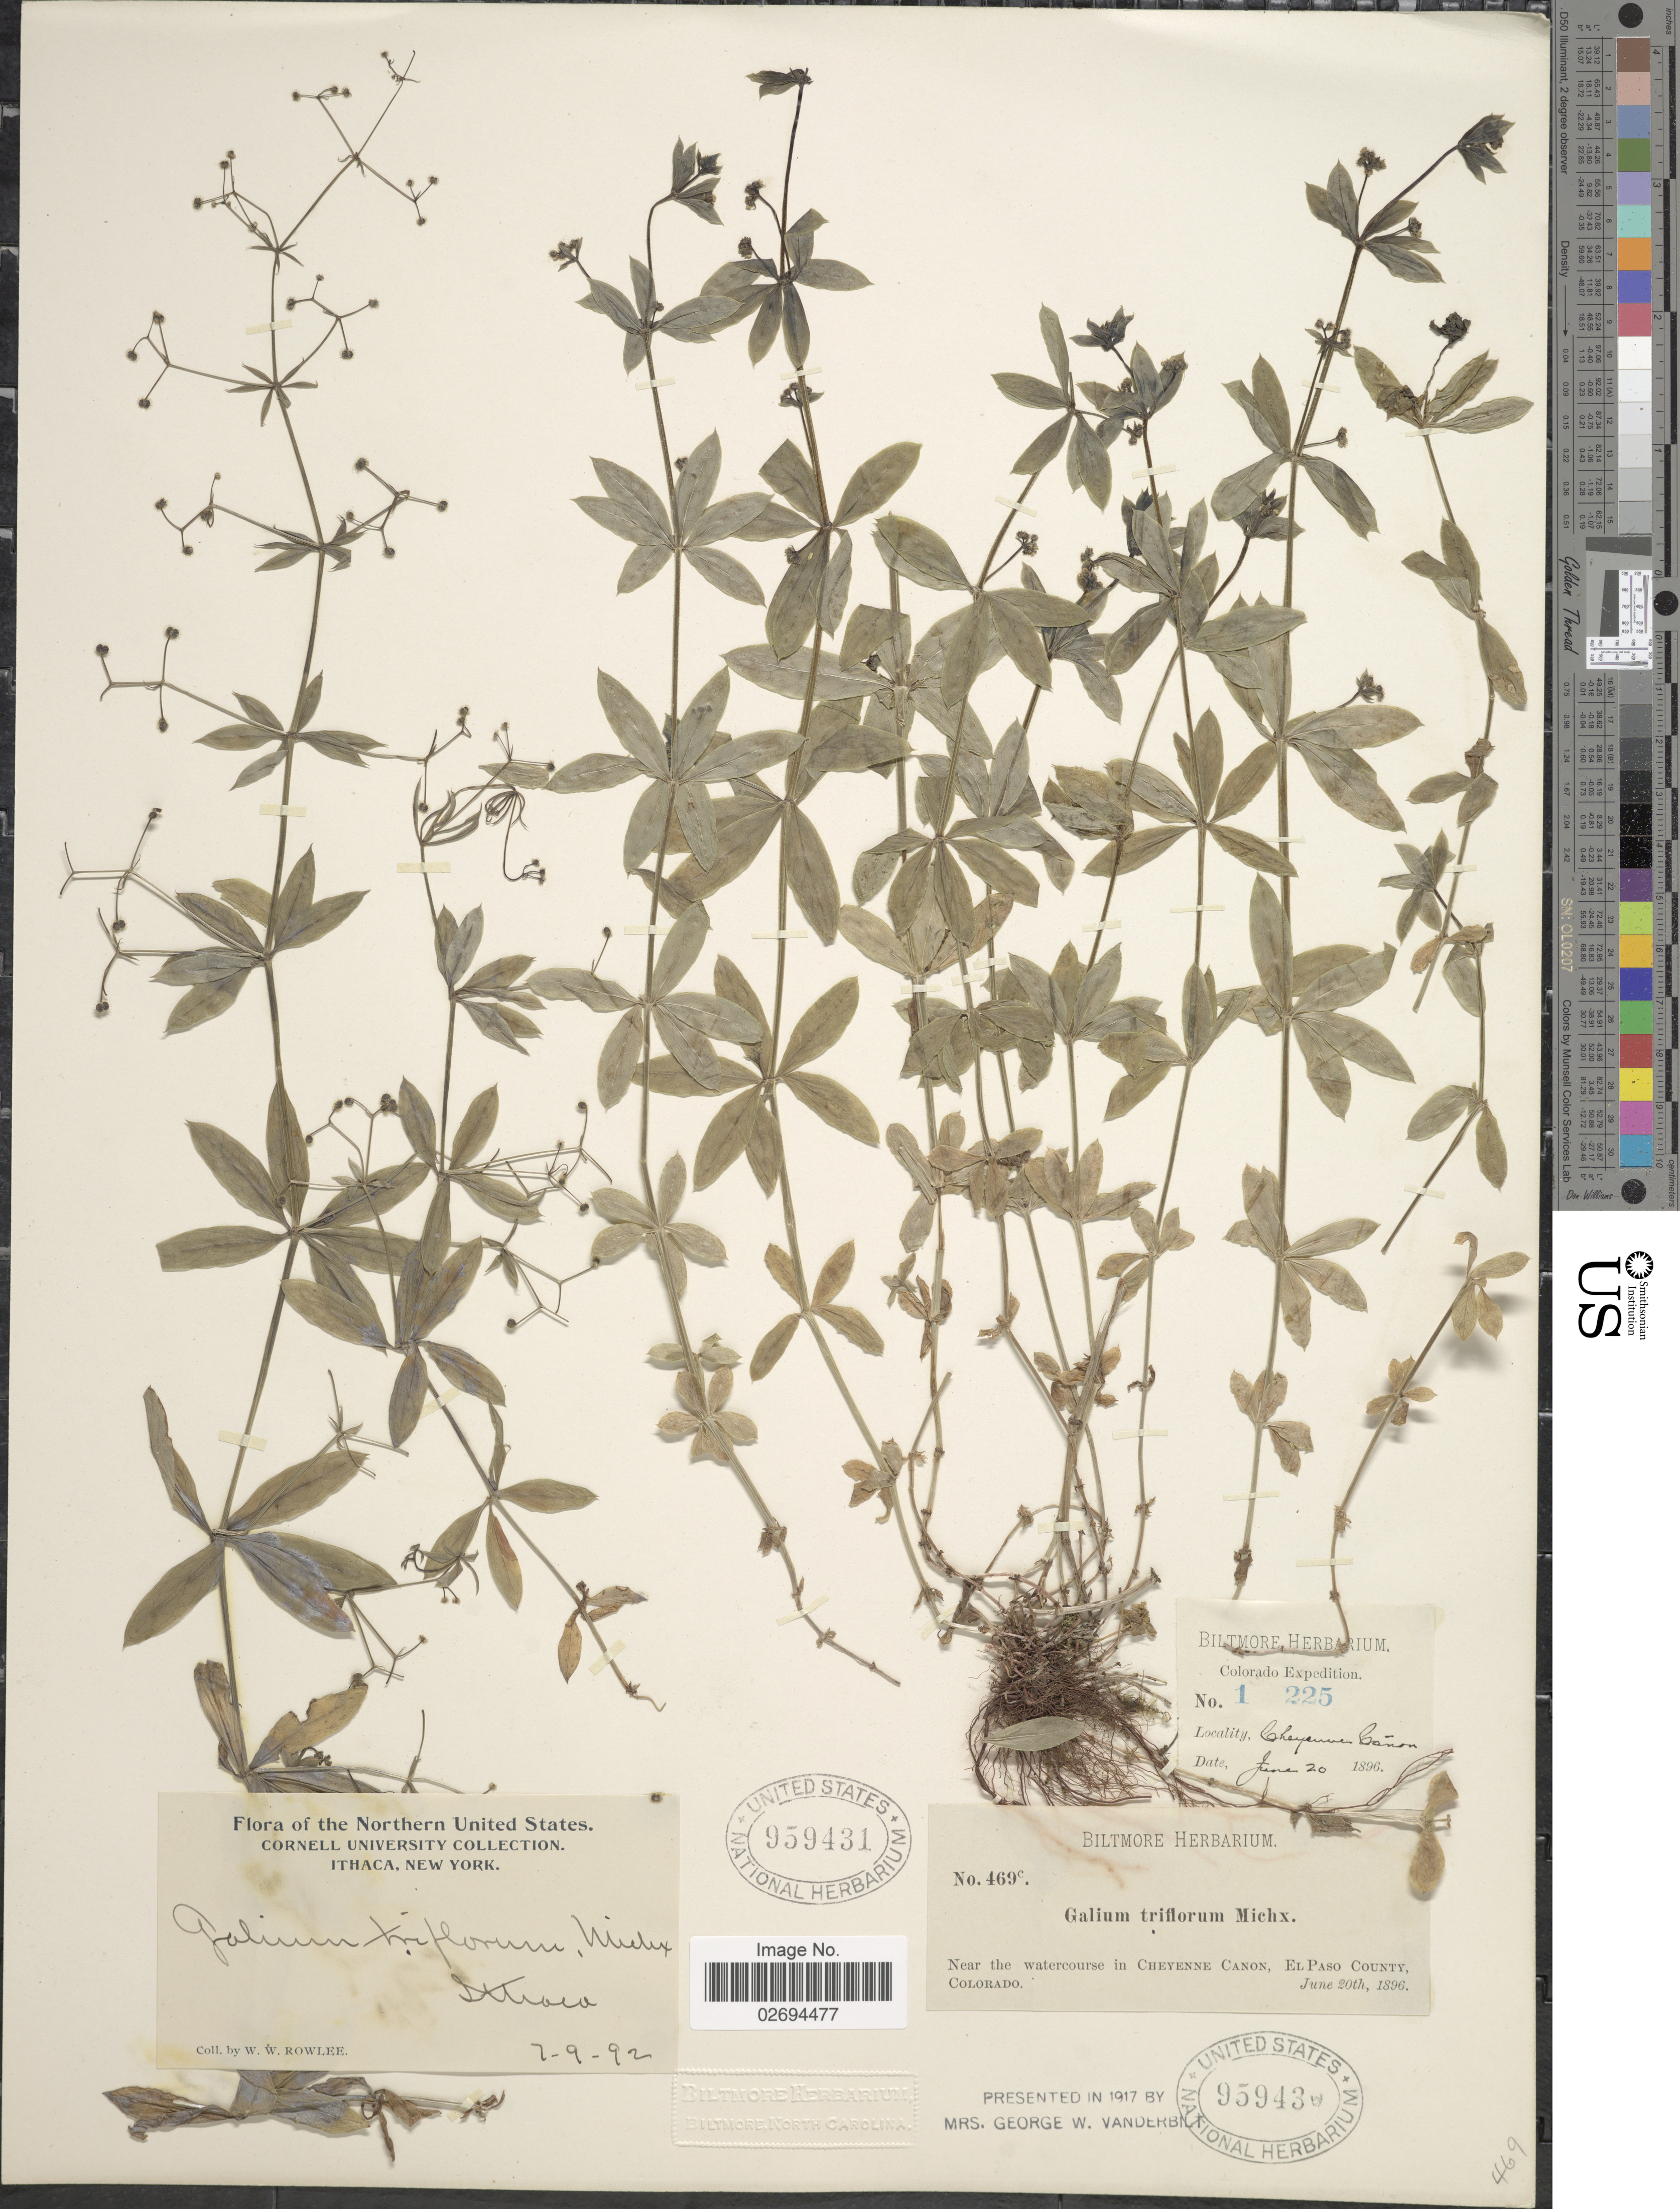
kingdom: Plantae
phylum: Tracheophyta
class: Magnoliopsida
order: Gentianales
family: Rubiaceae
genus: Galium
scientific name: Galium triflorum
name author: Michx.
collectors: W. W. Rowlee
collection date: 1892-07-09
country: United States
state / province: New York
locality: Ithaca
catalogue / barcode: US 959431-2